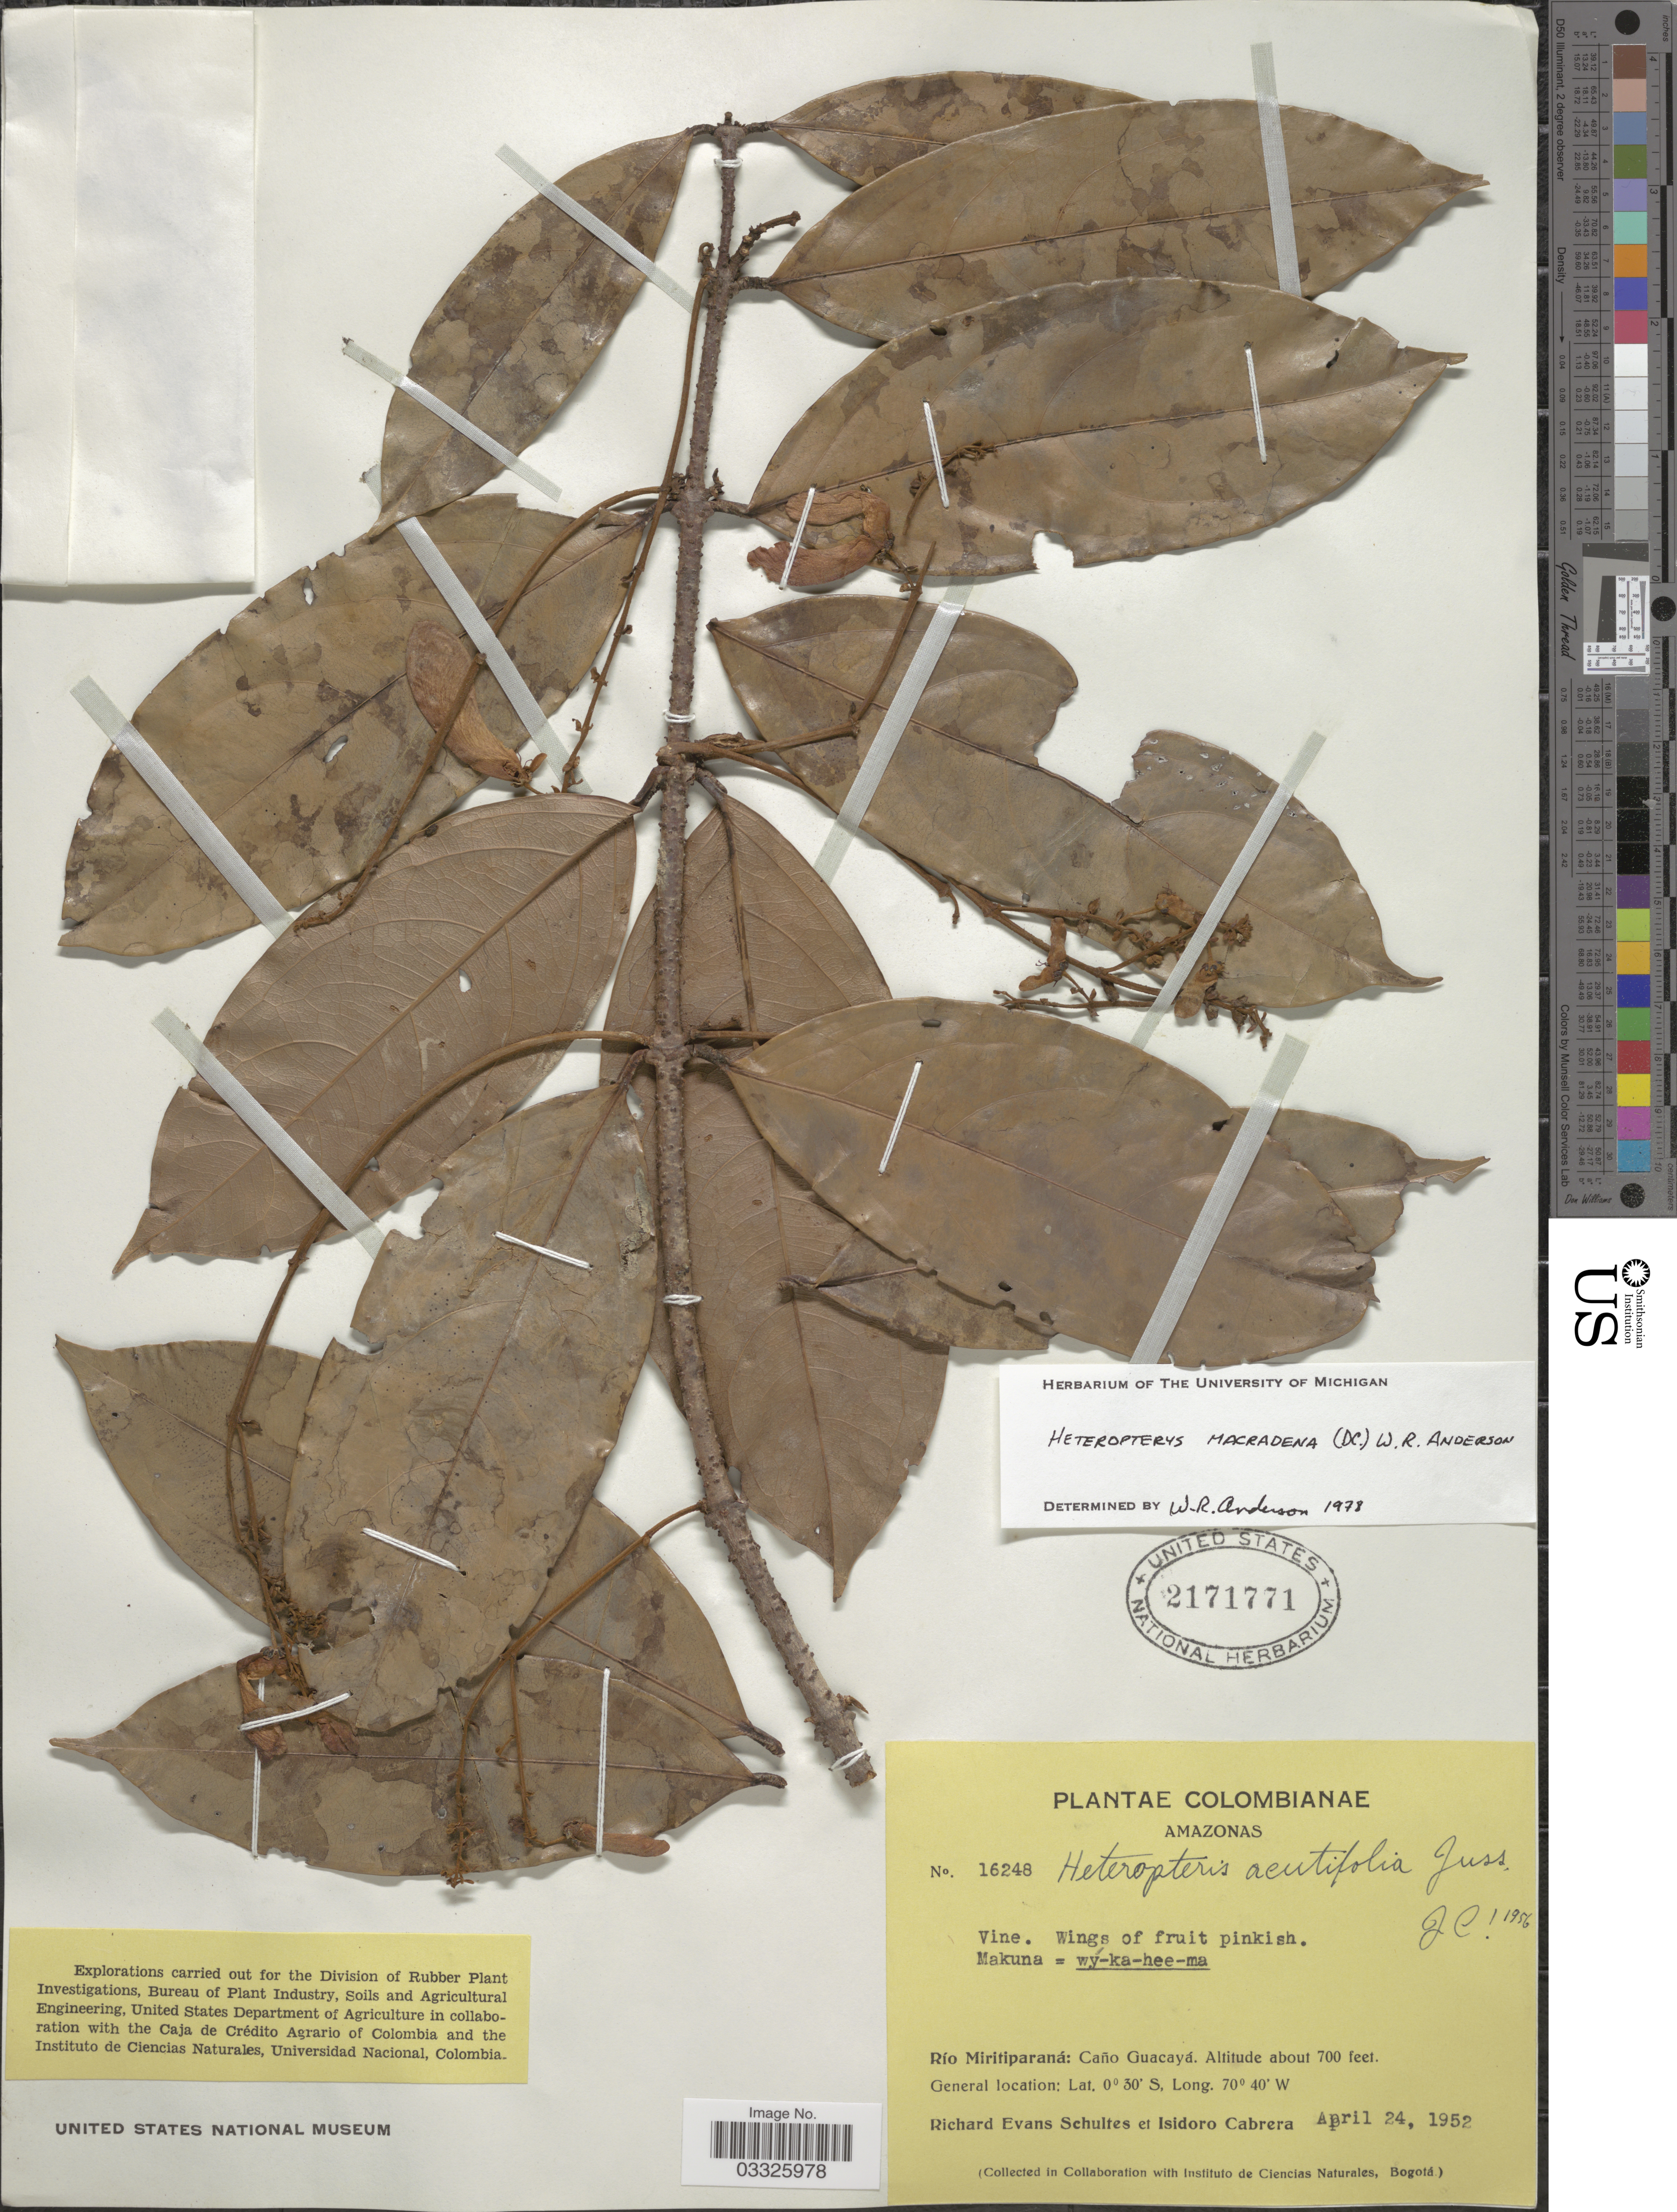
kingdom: Plantae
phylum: Tracheophyta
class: Magnoliopsida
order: Malpighiales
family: Malpighiaceae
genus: Heteropterys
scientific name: Heteropterys macradena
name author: (DC.) W.R. Anderson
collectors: R. E. Schultes & I. Cabrera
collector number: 16248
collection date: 1952-04-24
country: Colombia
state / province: Amazônas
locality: Río Miritiparaná: Caño Guacayá.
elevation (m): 213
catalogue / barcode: US 2171771